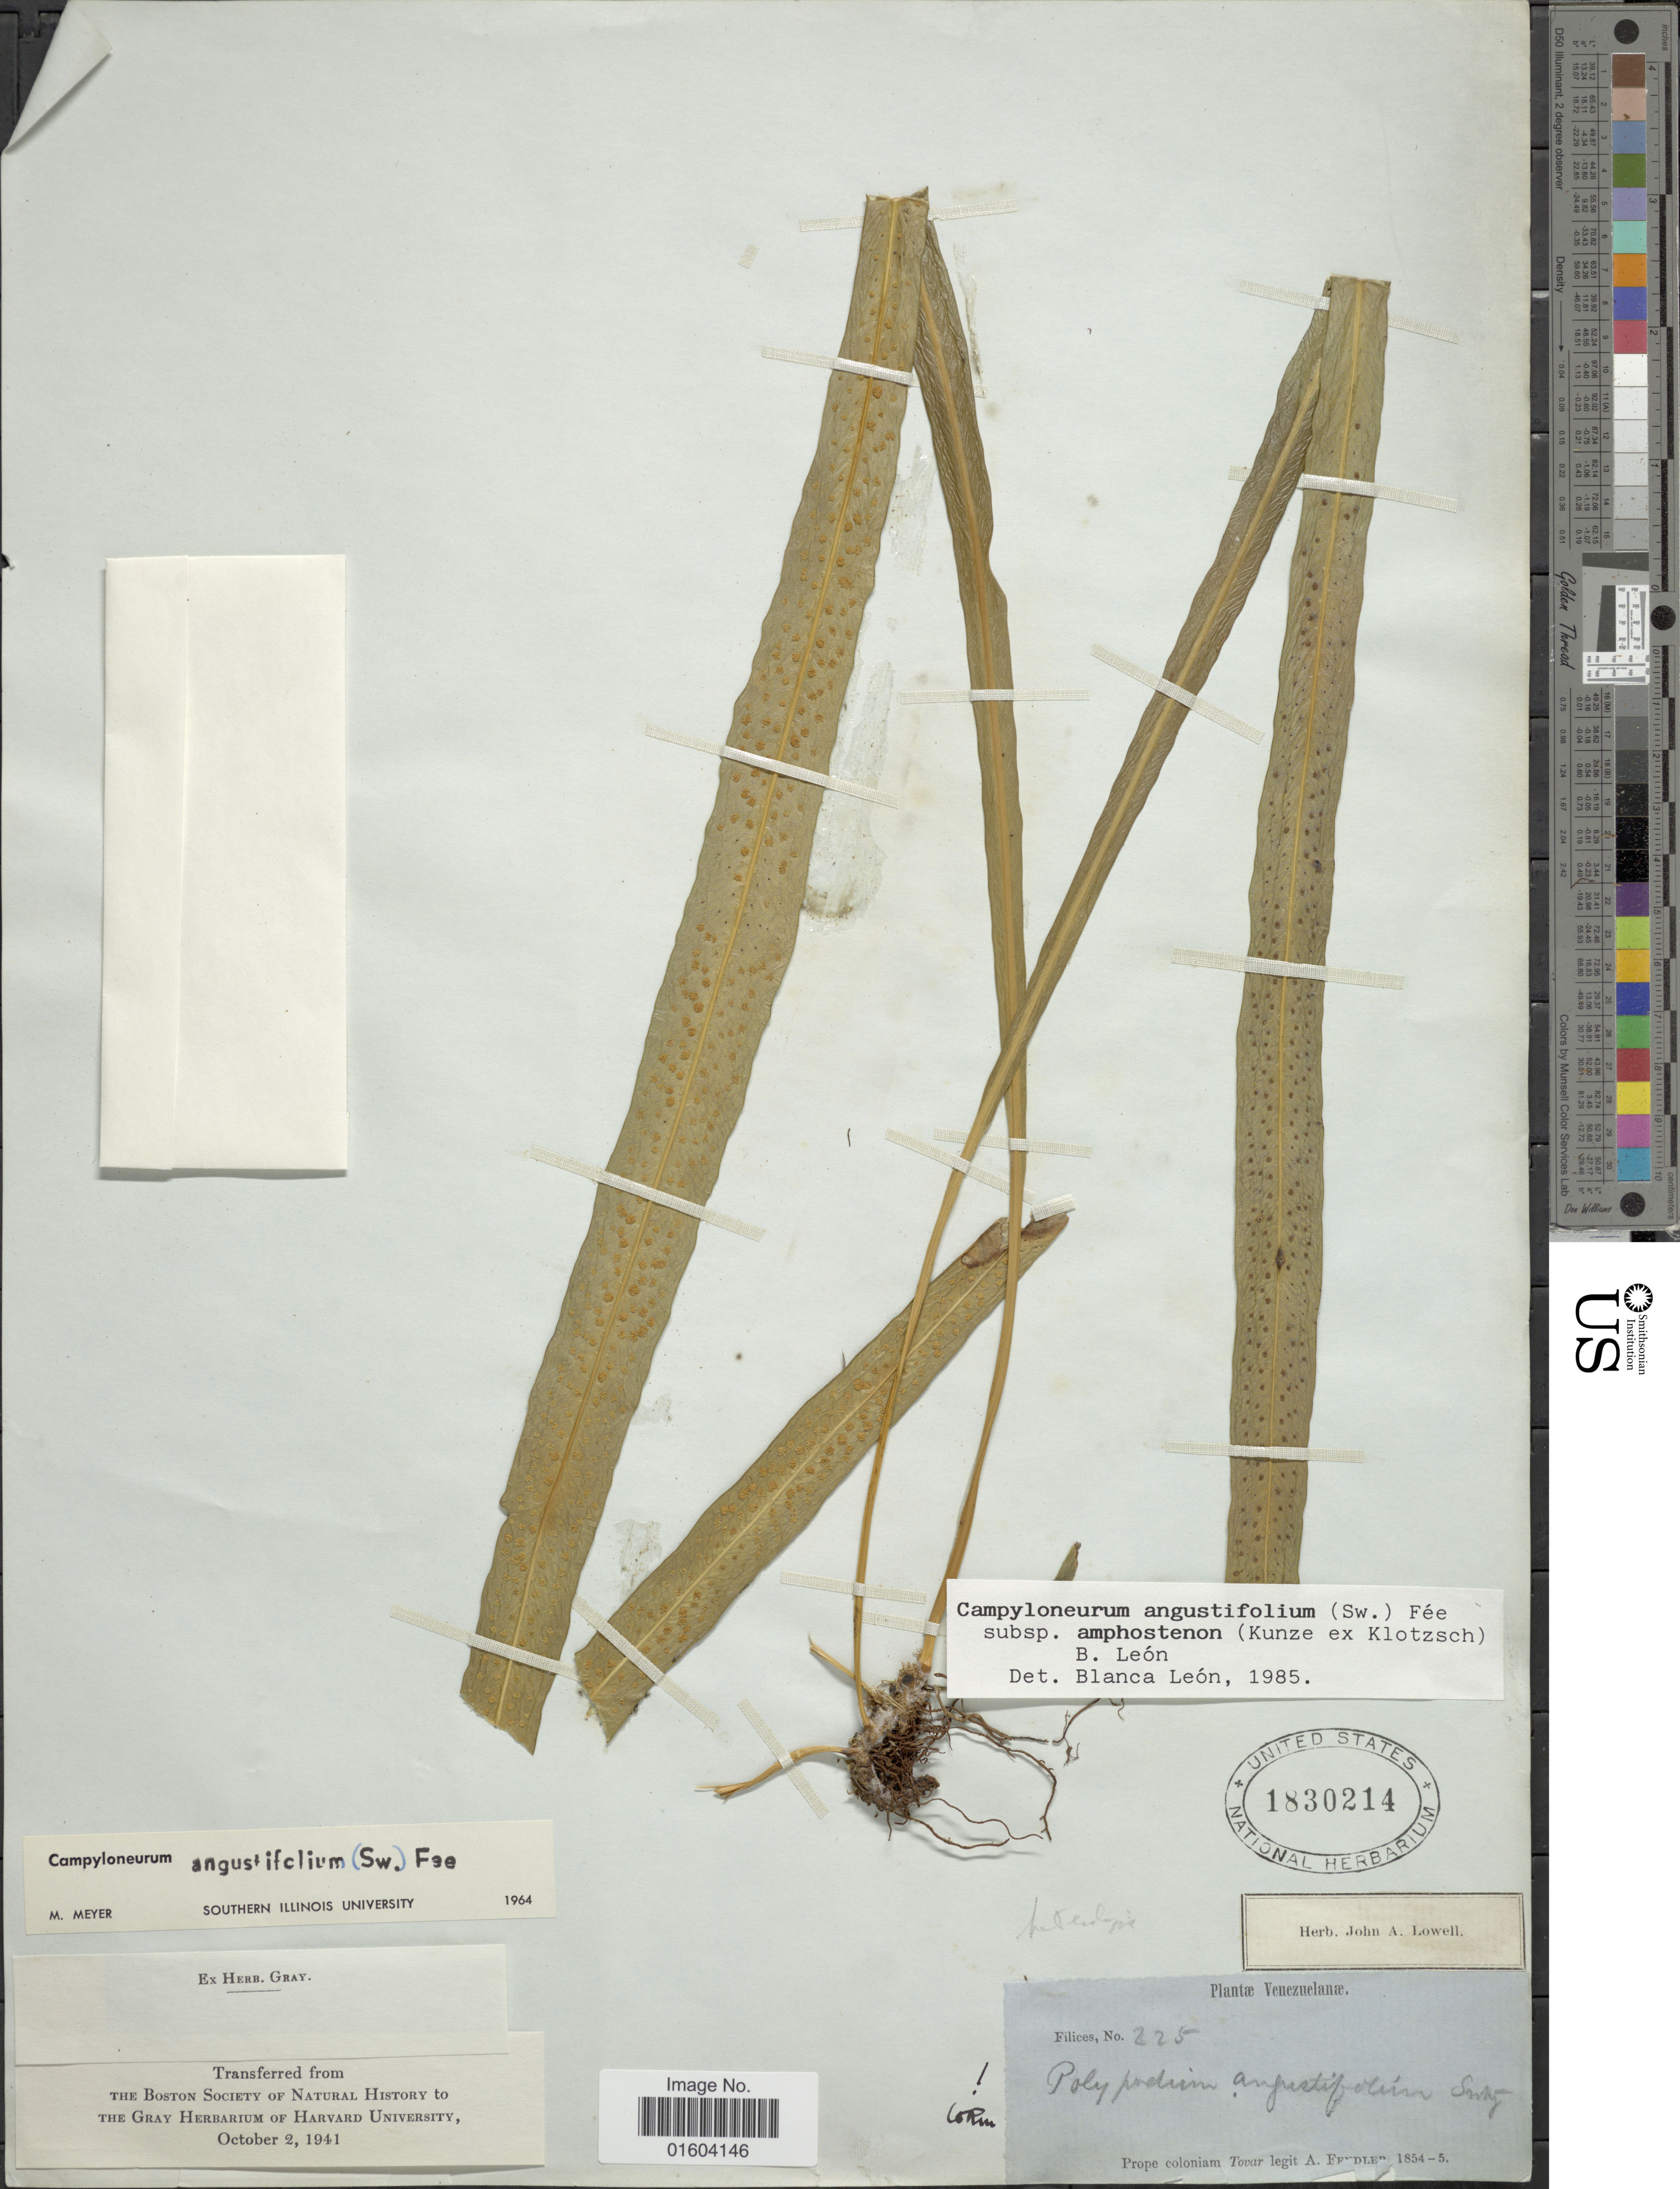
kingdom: Plantae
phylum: Tracheophyta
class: Polypodiopsida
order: Polypodiales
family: Polypodiaceae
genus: Campyloneurum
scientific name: Campyloneurum chlorolepis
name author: Alston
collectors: A. Fendler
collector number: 225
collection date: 1854/1855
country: Venezuela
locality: Venezuelanae, Prope coloniam Tovar.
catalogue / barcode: US 1830214